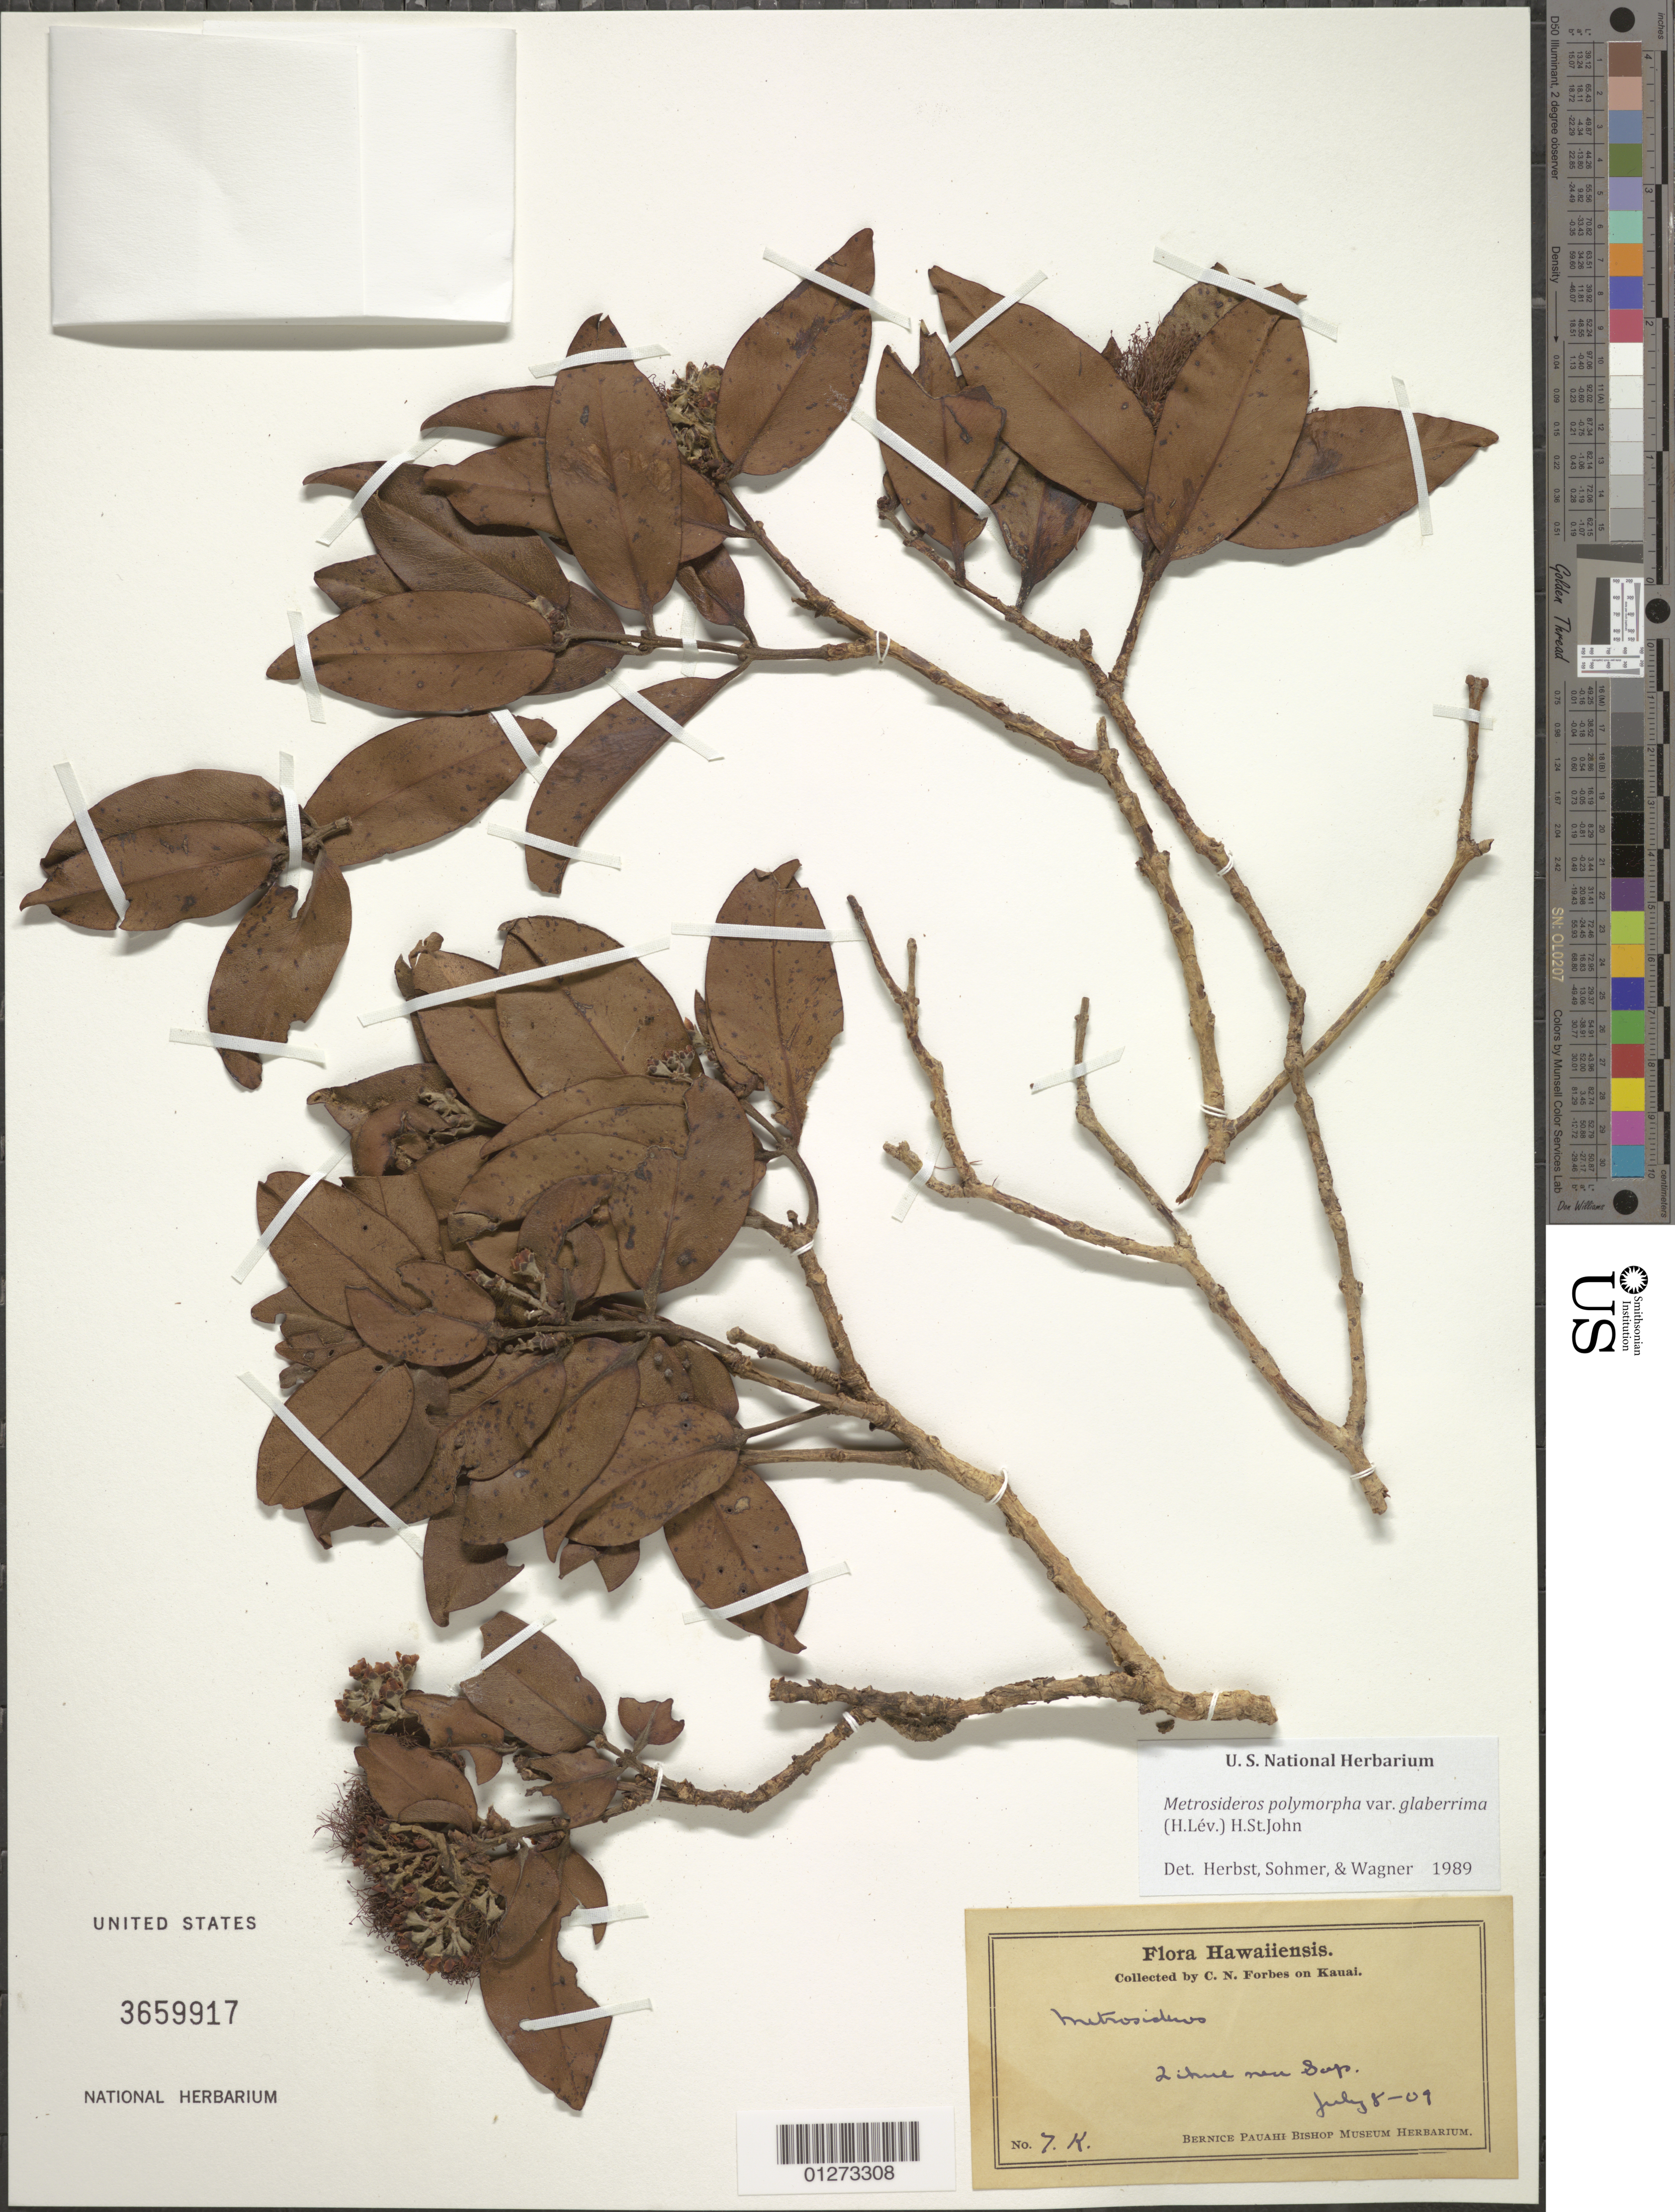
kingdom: Plantae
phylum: Tracheophyta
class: Magnoliopsida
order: Myrtales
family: Myrtaceae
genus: Metrosideros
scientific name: Metrosideros polymorpha var. glaberrima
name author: (H. Lév.) H. St. John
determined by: Herbst, D. R.; Sohmer, S. H.; Wagner, W. L.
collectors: C. N. Forbes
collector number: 7.K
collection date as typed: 8 Jul 1909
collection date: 1909-07-08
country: United States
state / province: Hawaii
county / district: Kauai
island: Kaua'i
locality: Lihue, near Gap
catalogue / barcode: US 3659917